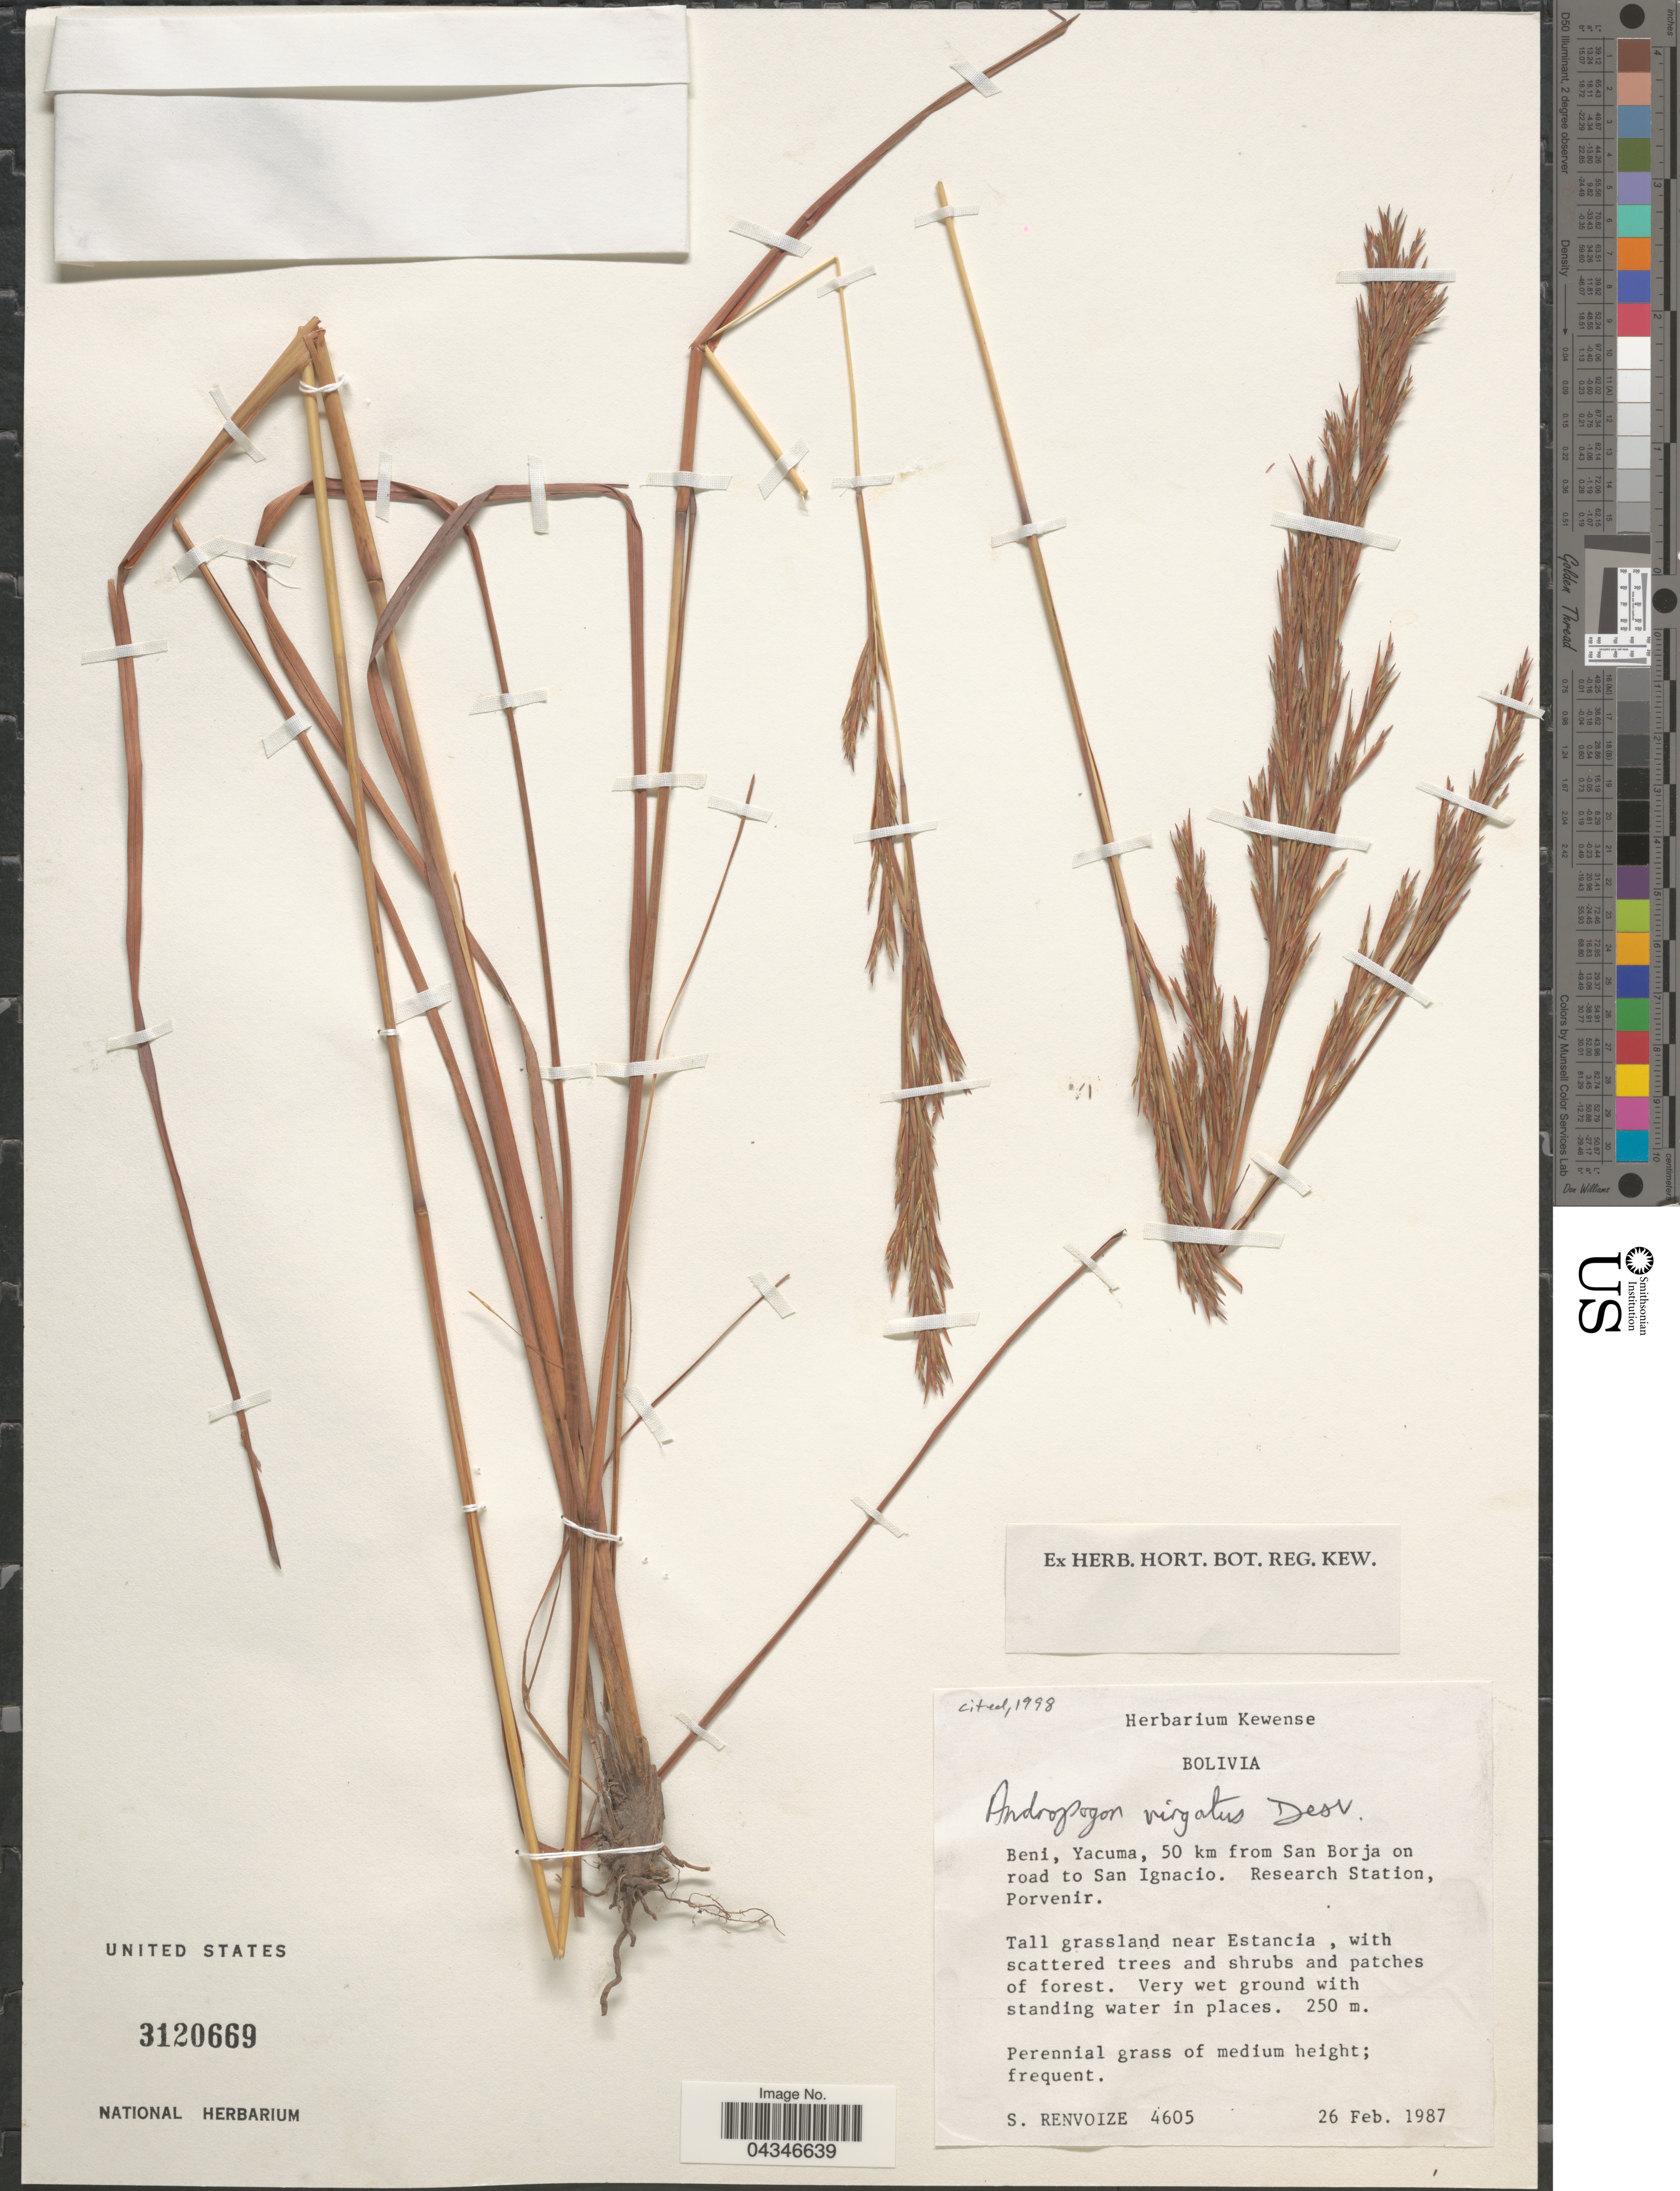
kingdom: Plantae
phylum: Tracheophyta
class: Liliopsida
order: Poales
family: Poaceae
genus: Andropogon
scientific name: Andropogon virgatus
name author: Desv. ex Ham.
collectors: S. A. Renvoize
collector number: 4605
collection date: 1987-02-26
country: Bolivia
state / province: Beni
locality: Beni, Yacuma, 50 km from San Borja on road to San Ignacio. Research Station, Porvenir.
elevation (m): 250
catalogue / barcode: US 3120669